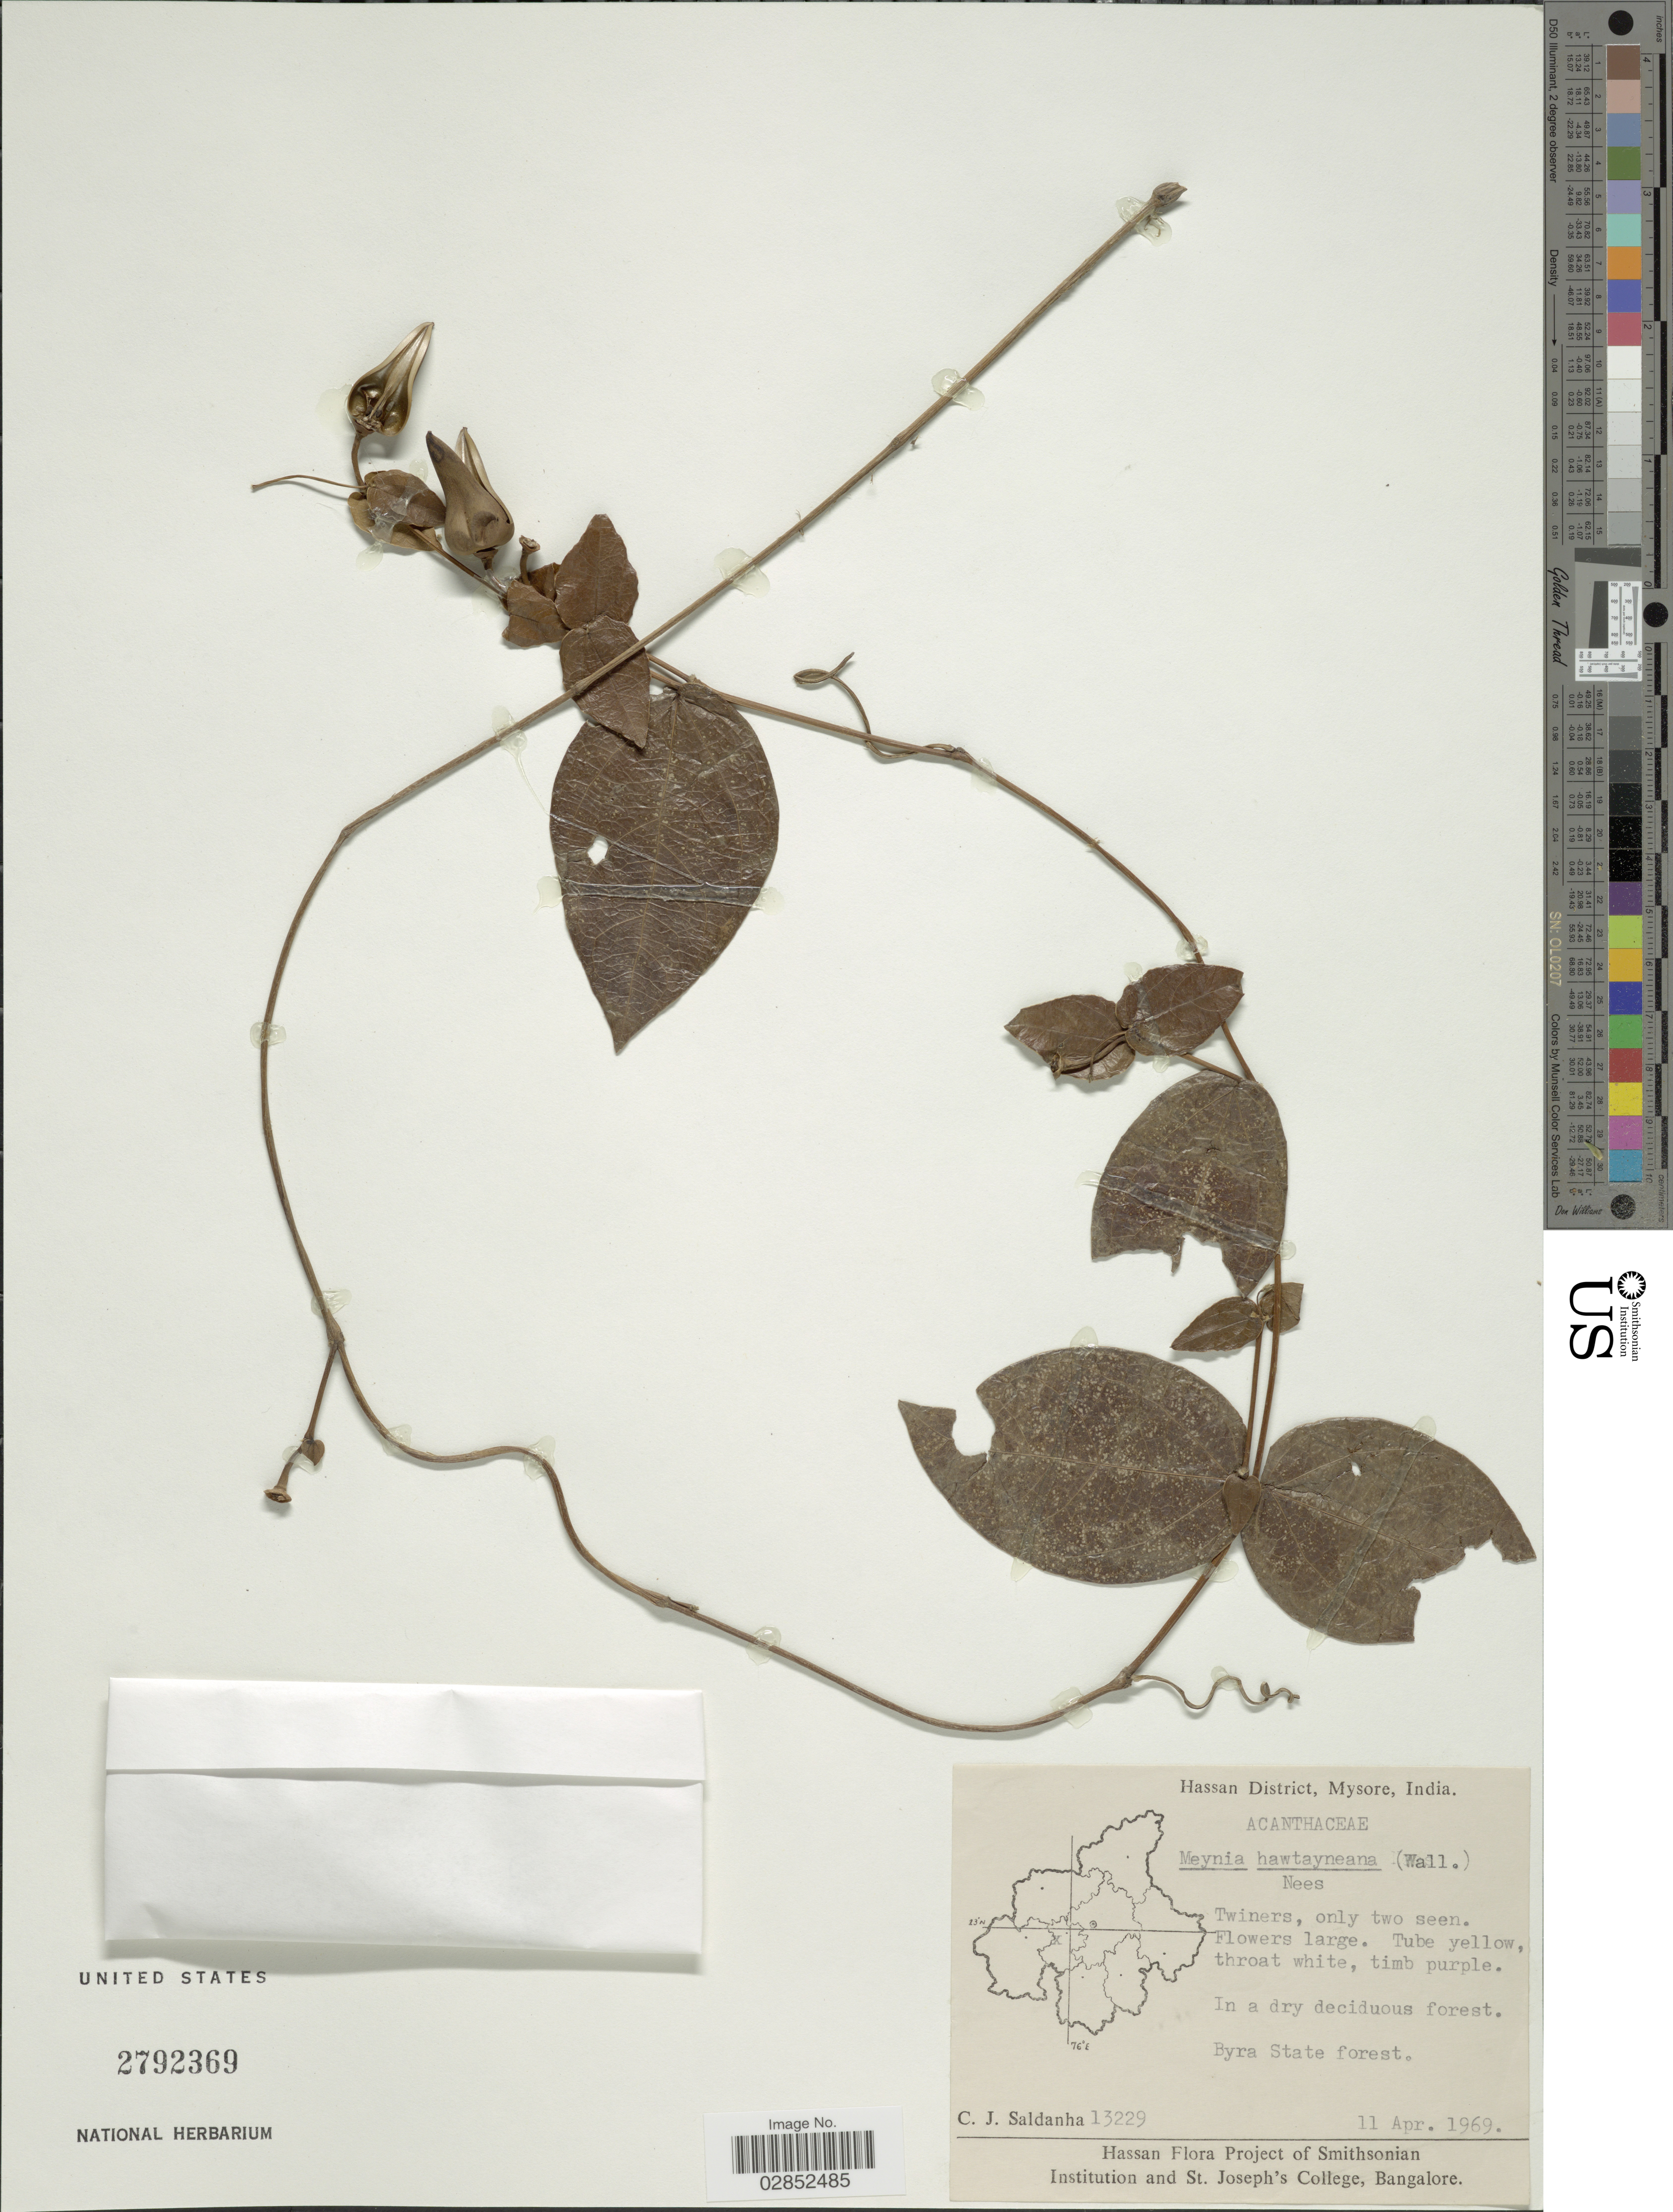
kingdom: Plantae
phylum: Tracheophyta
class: Magnoliopsida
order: Lamiales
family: Acanthaceae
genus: Meyenia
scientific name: Meyenia hawtayneana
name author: Nees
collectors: C. J. Saldanha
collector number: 13229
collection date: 1969-04-11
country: India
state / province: Karnataka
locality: Hassan District, Mysore, India, Byra State forest.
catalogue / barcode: US 2792369